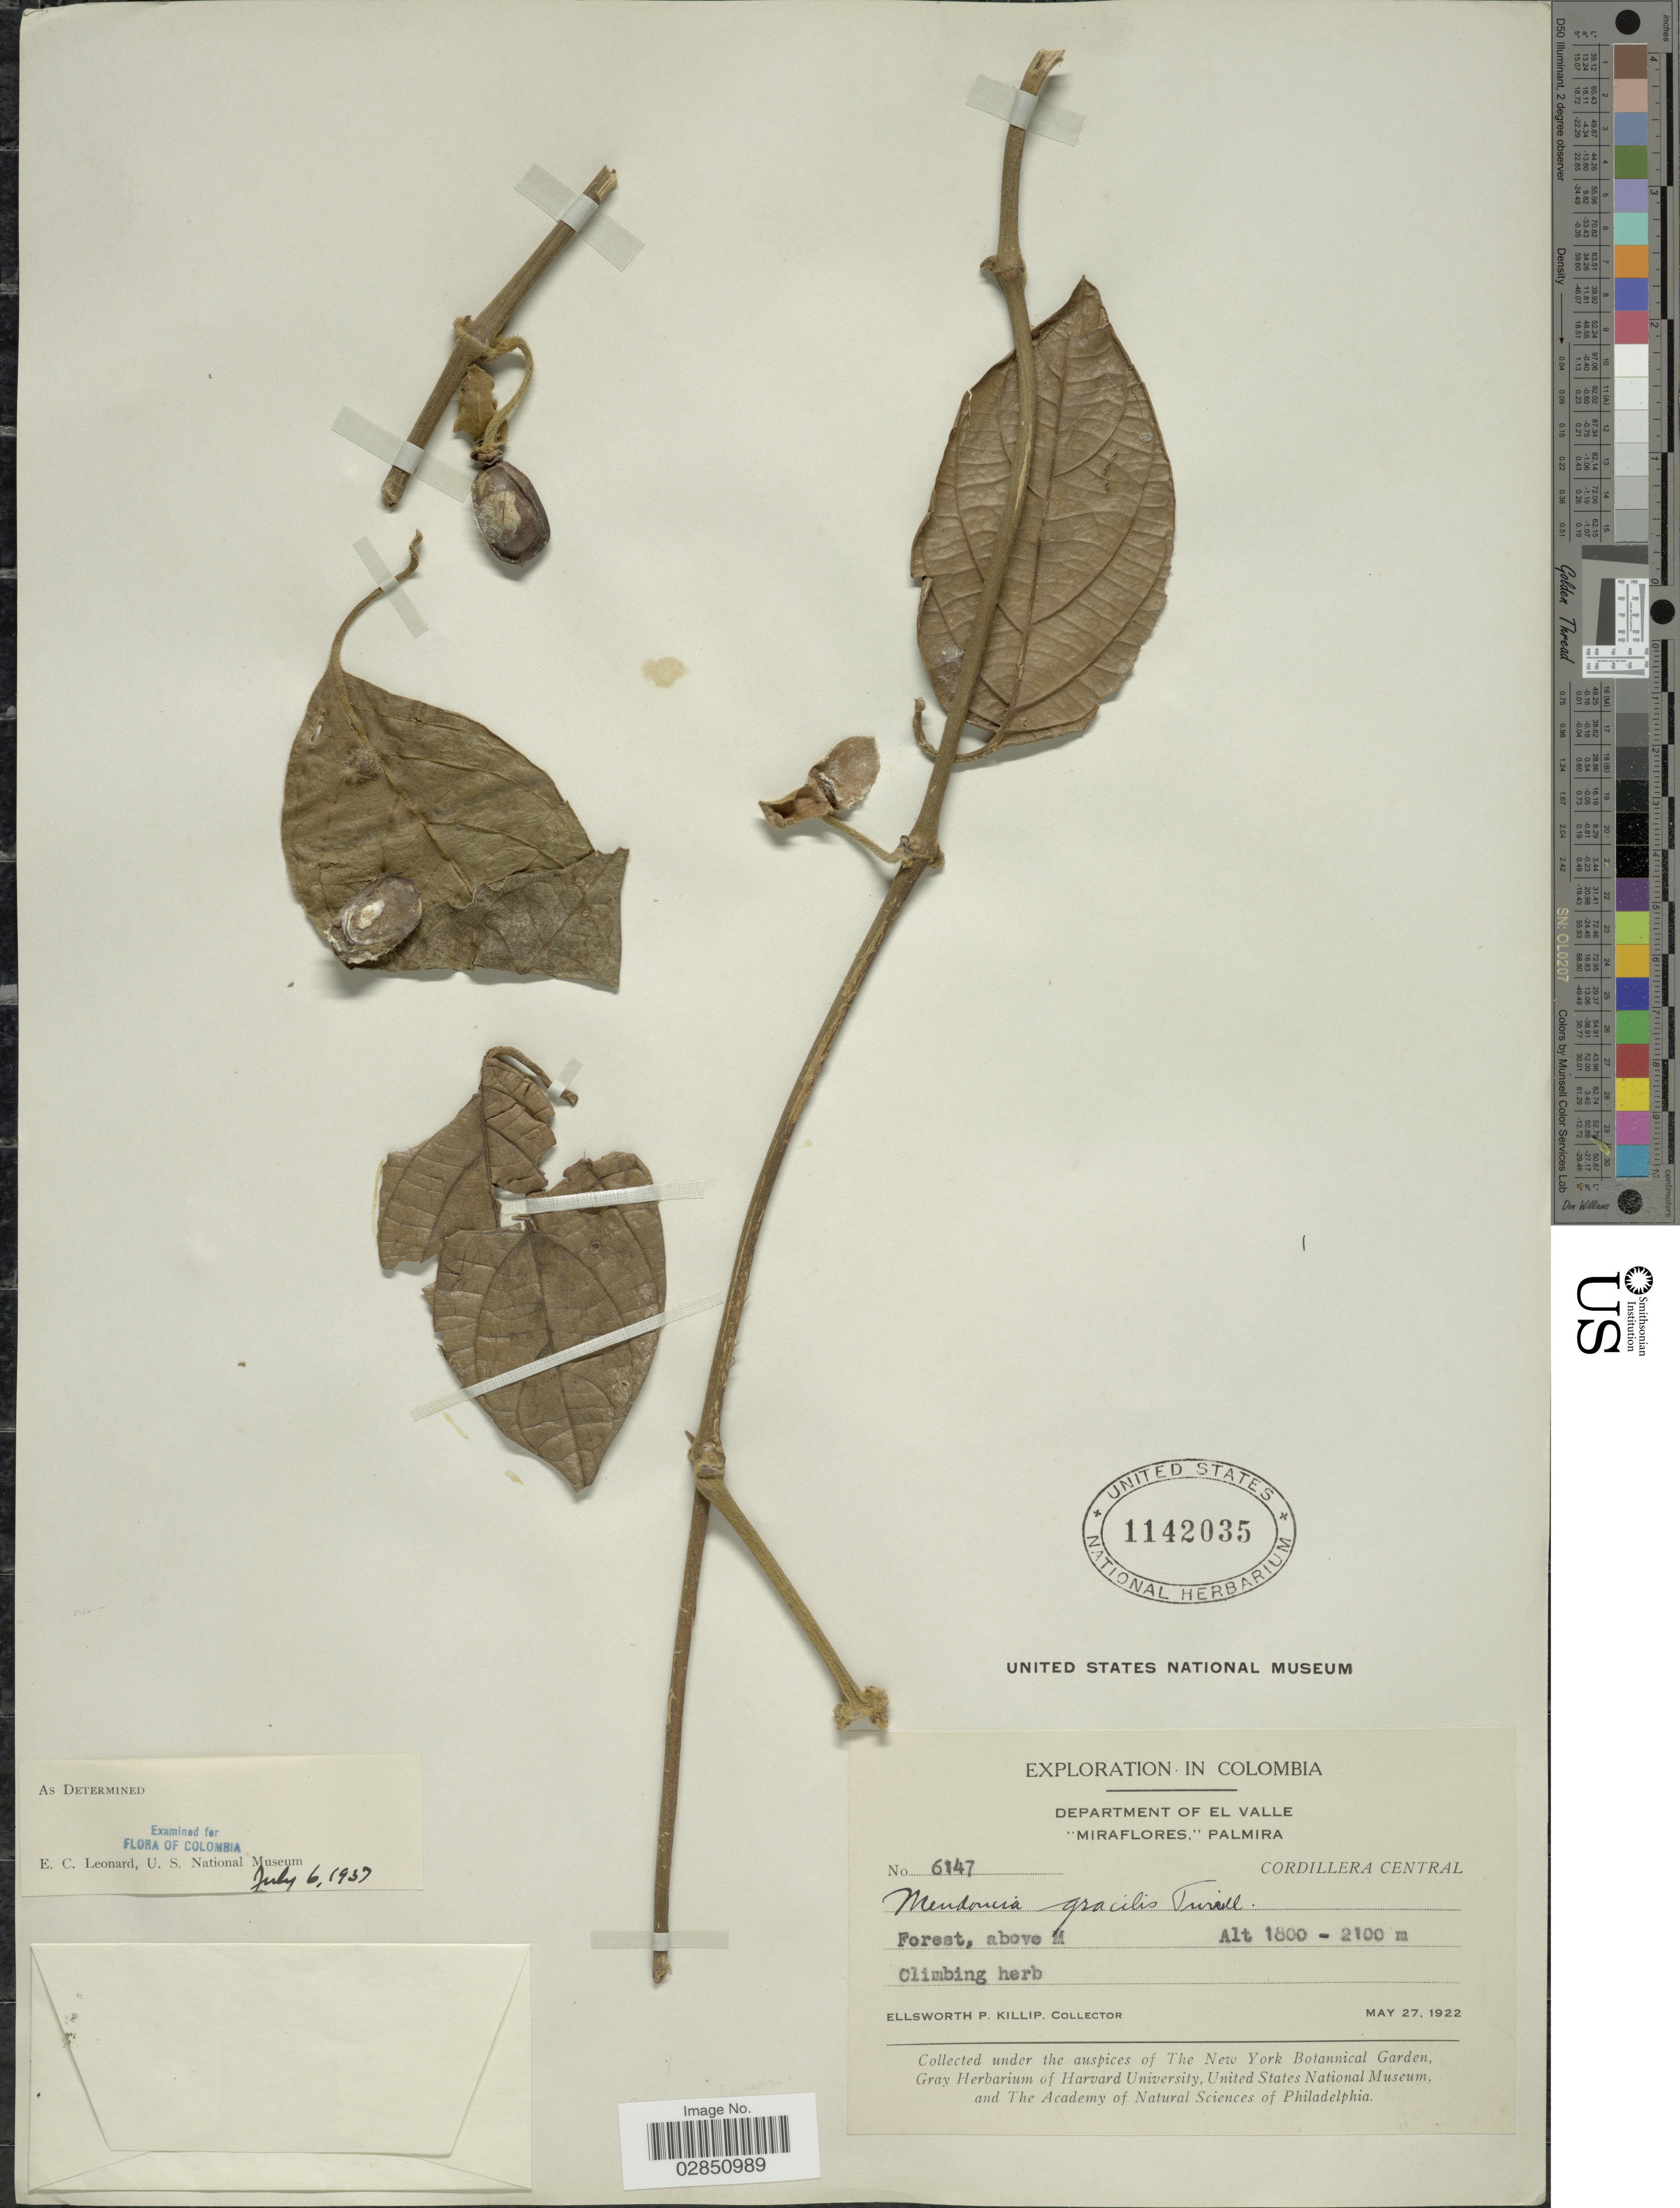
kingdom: Plantae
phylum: Tracheophyta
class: Magnoliopsida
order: Lamiales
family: Acanthaceae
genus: Mendoncia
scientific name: Mendoncia gracilis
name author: Turrill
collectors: E. P. Killip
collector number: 6147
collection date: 1922-05-27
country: Colombia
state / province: Valle del Cauca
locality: Department of El Valle, "Miraflores", Palmira, Cordillera Occidental, Forest, above M.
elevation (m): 1800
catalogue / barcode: US 1142035